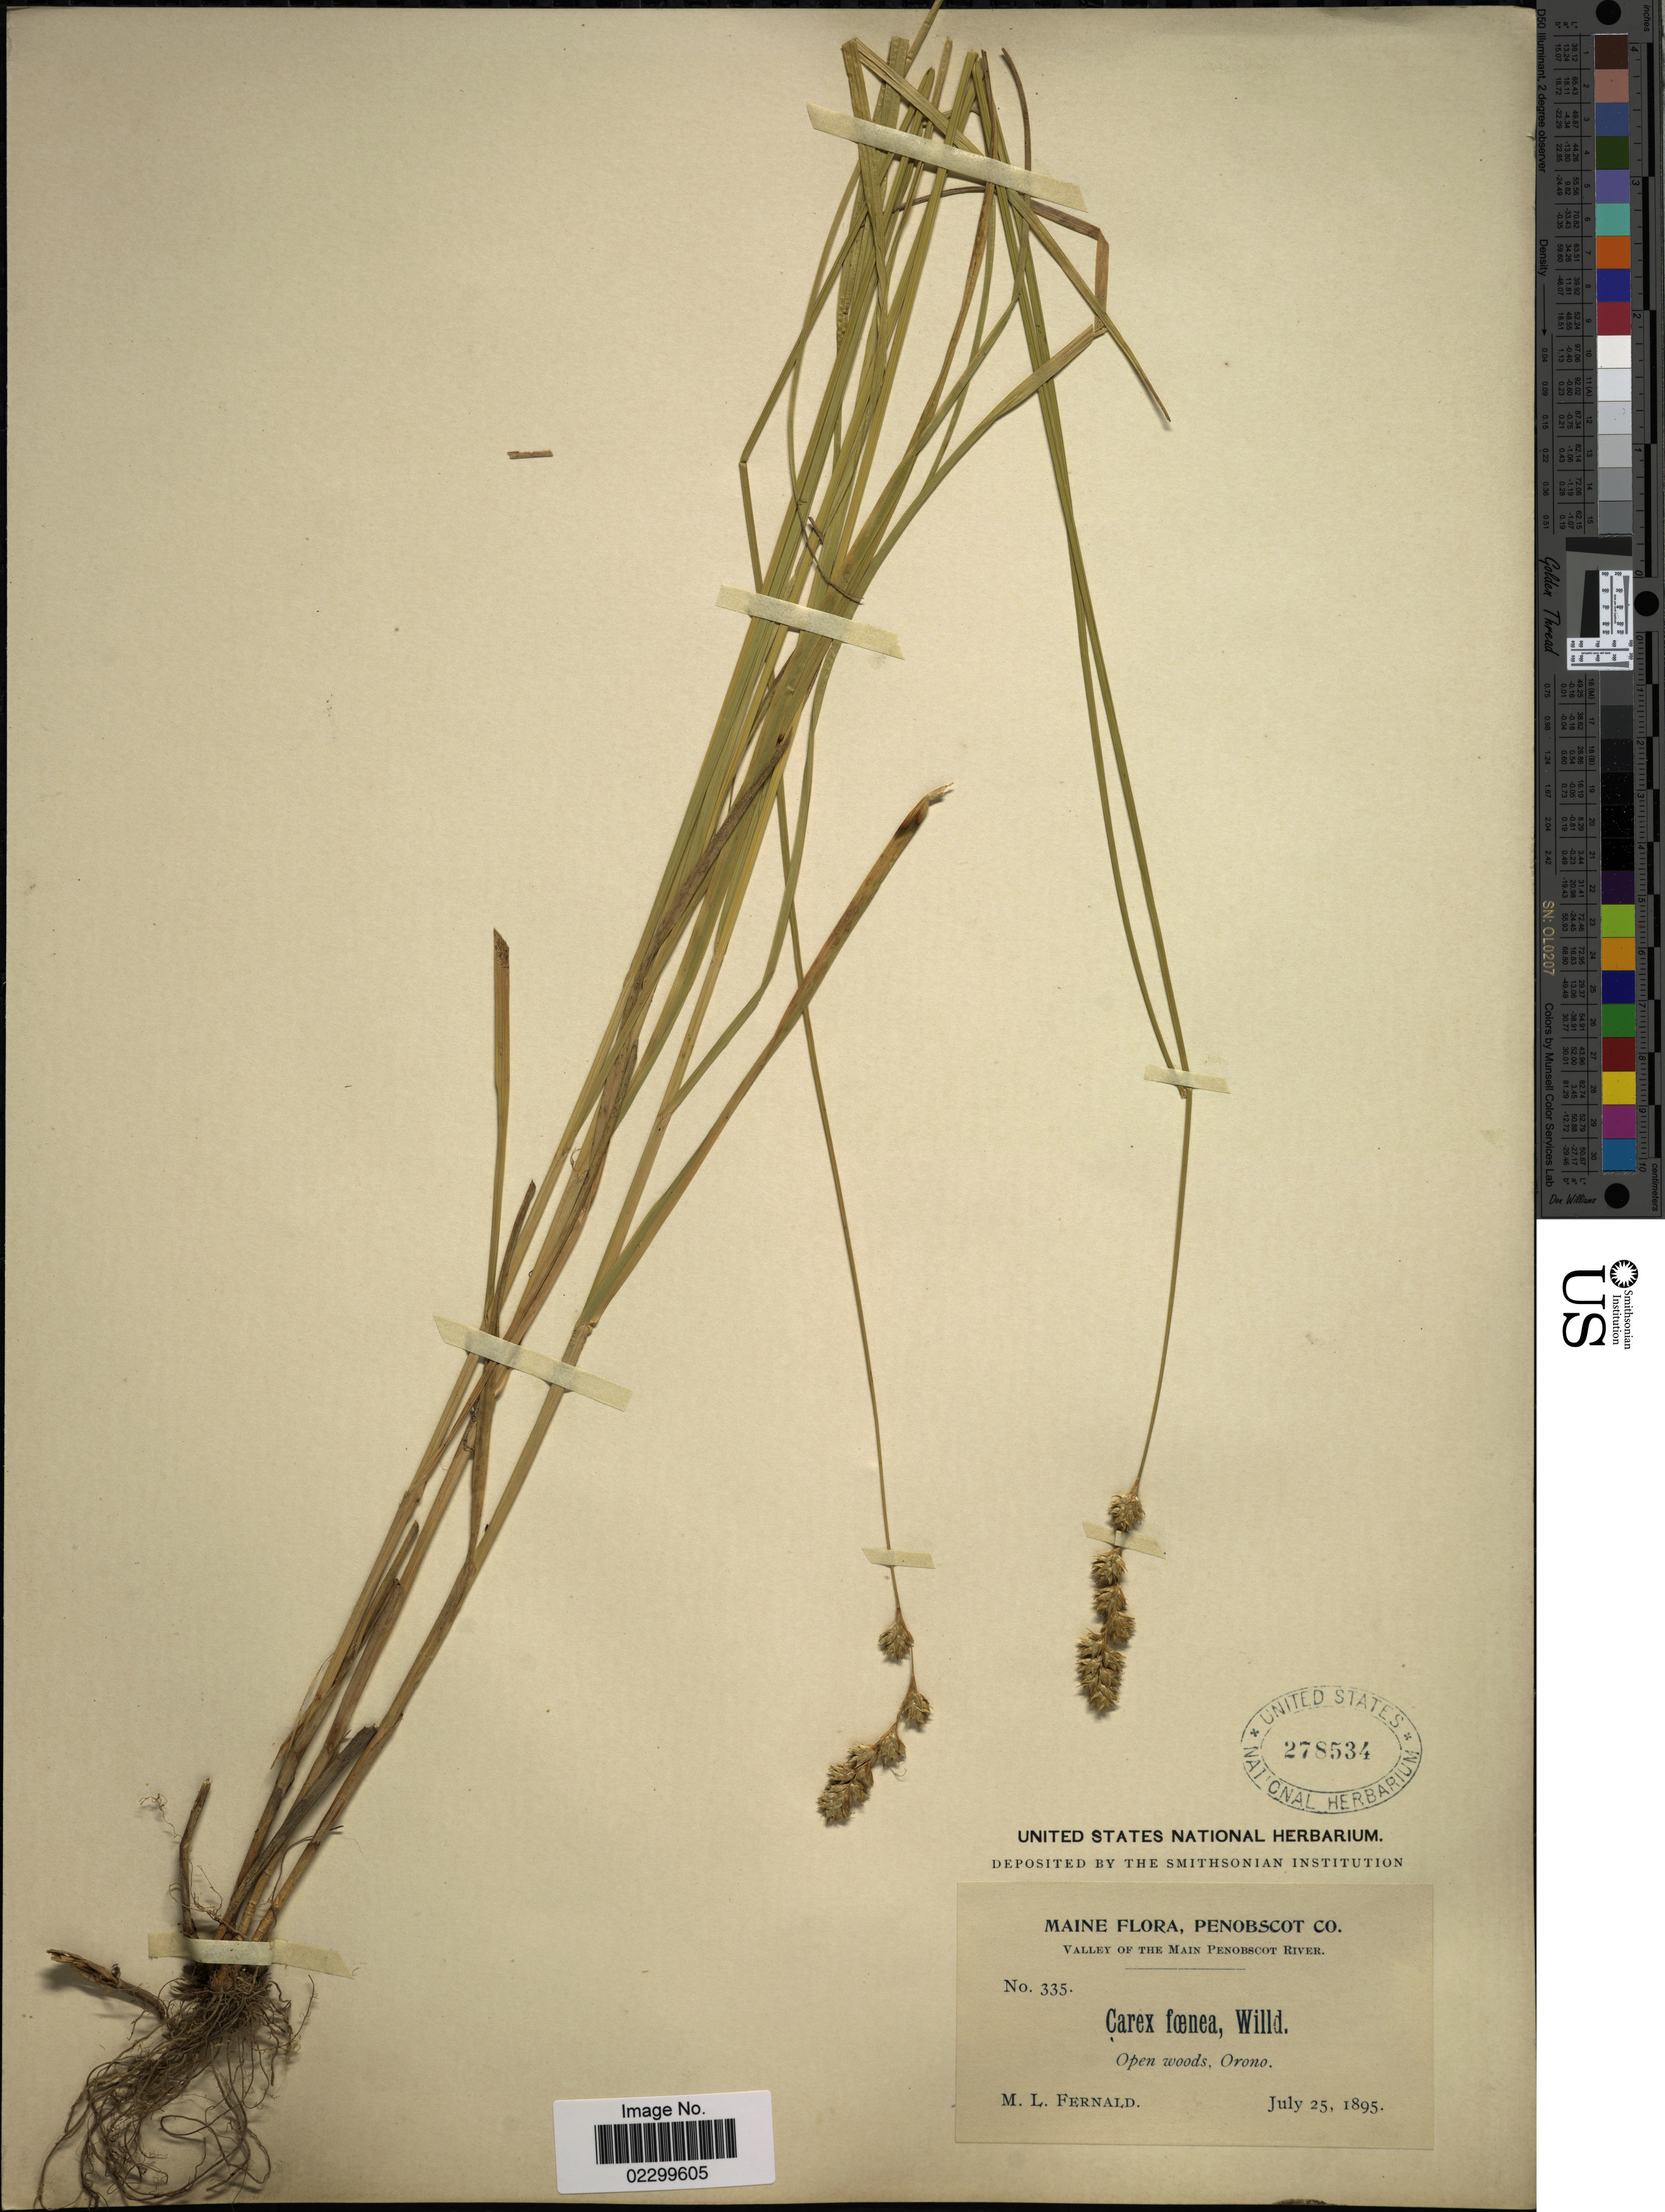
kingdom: Plantae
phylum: Tracheophyta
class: Liliopsida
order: Poales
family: Cyperaceae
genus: Carex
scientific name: Carex foenea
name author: Willd.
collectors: M. L. Fernald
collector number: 335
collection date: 1895-07-25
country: United States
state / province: Maine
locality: Penobscot Co., Valley of the Main Penobscot River, open woods, Orono.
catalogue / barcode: US 278534